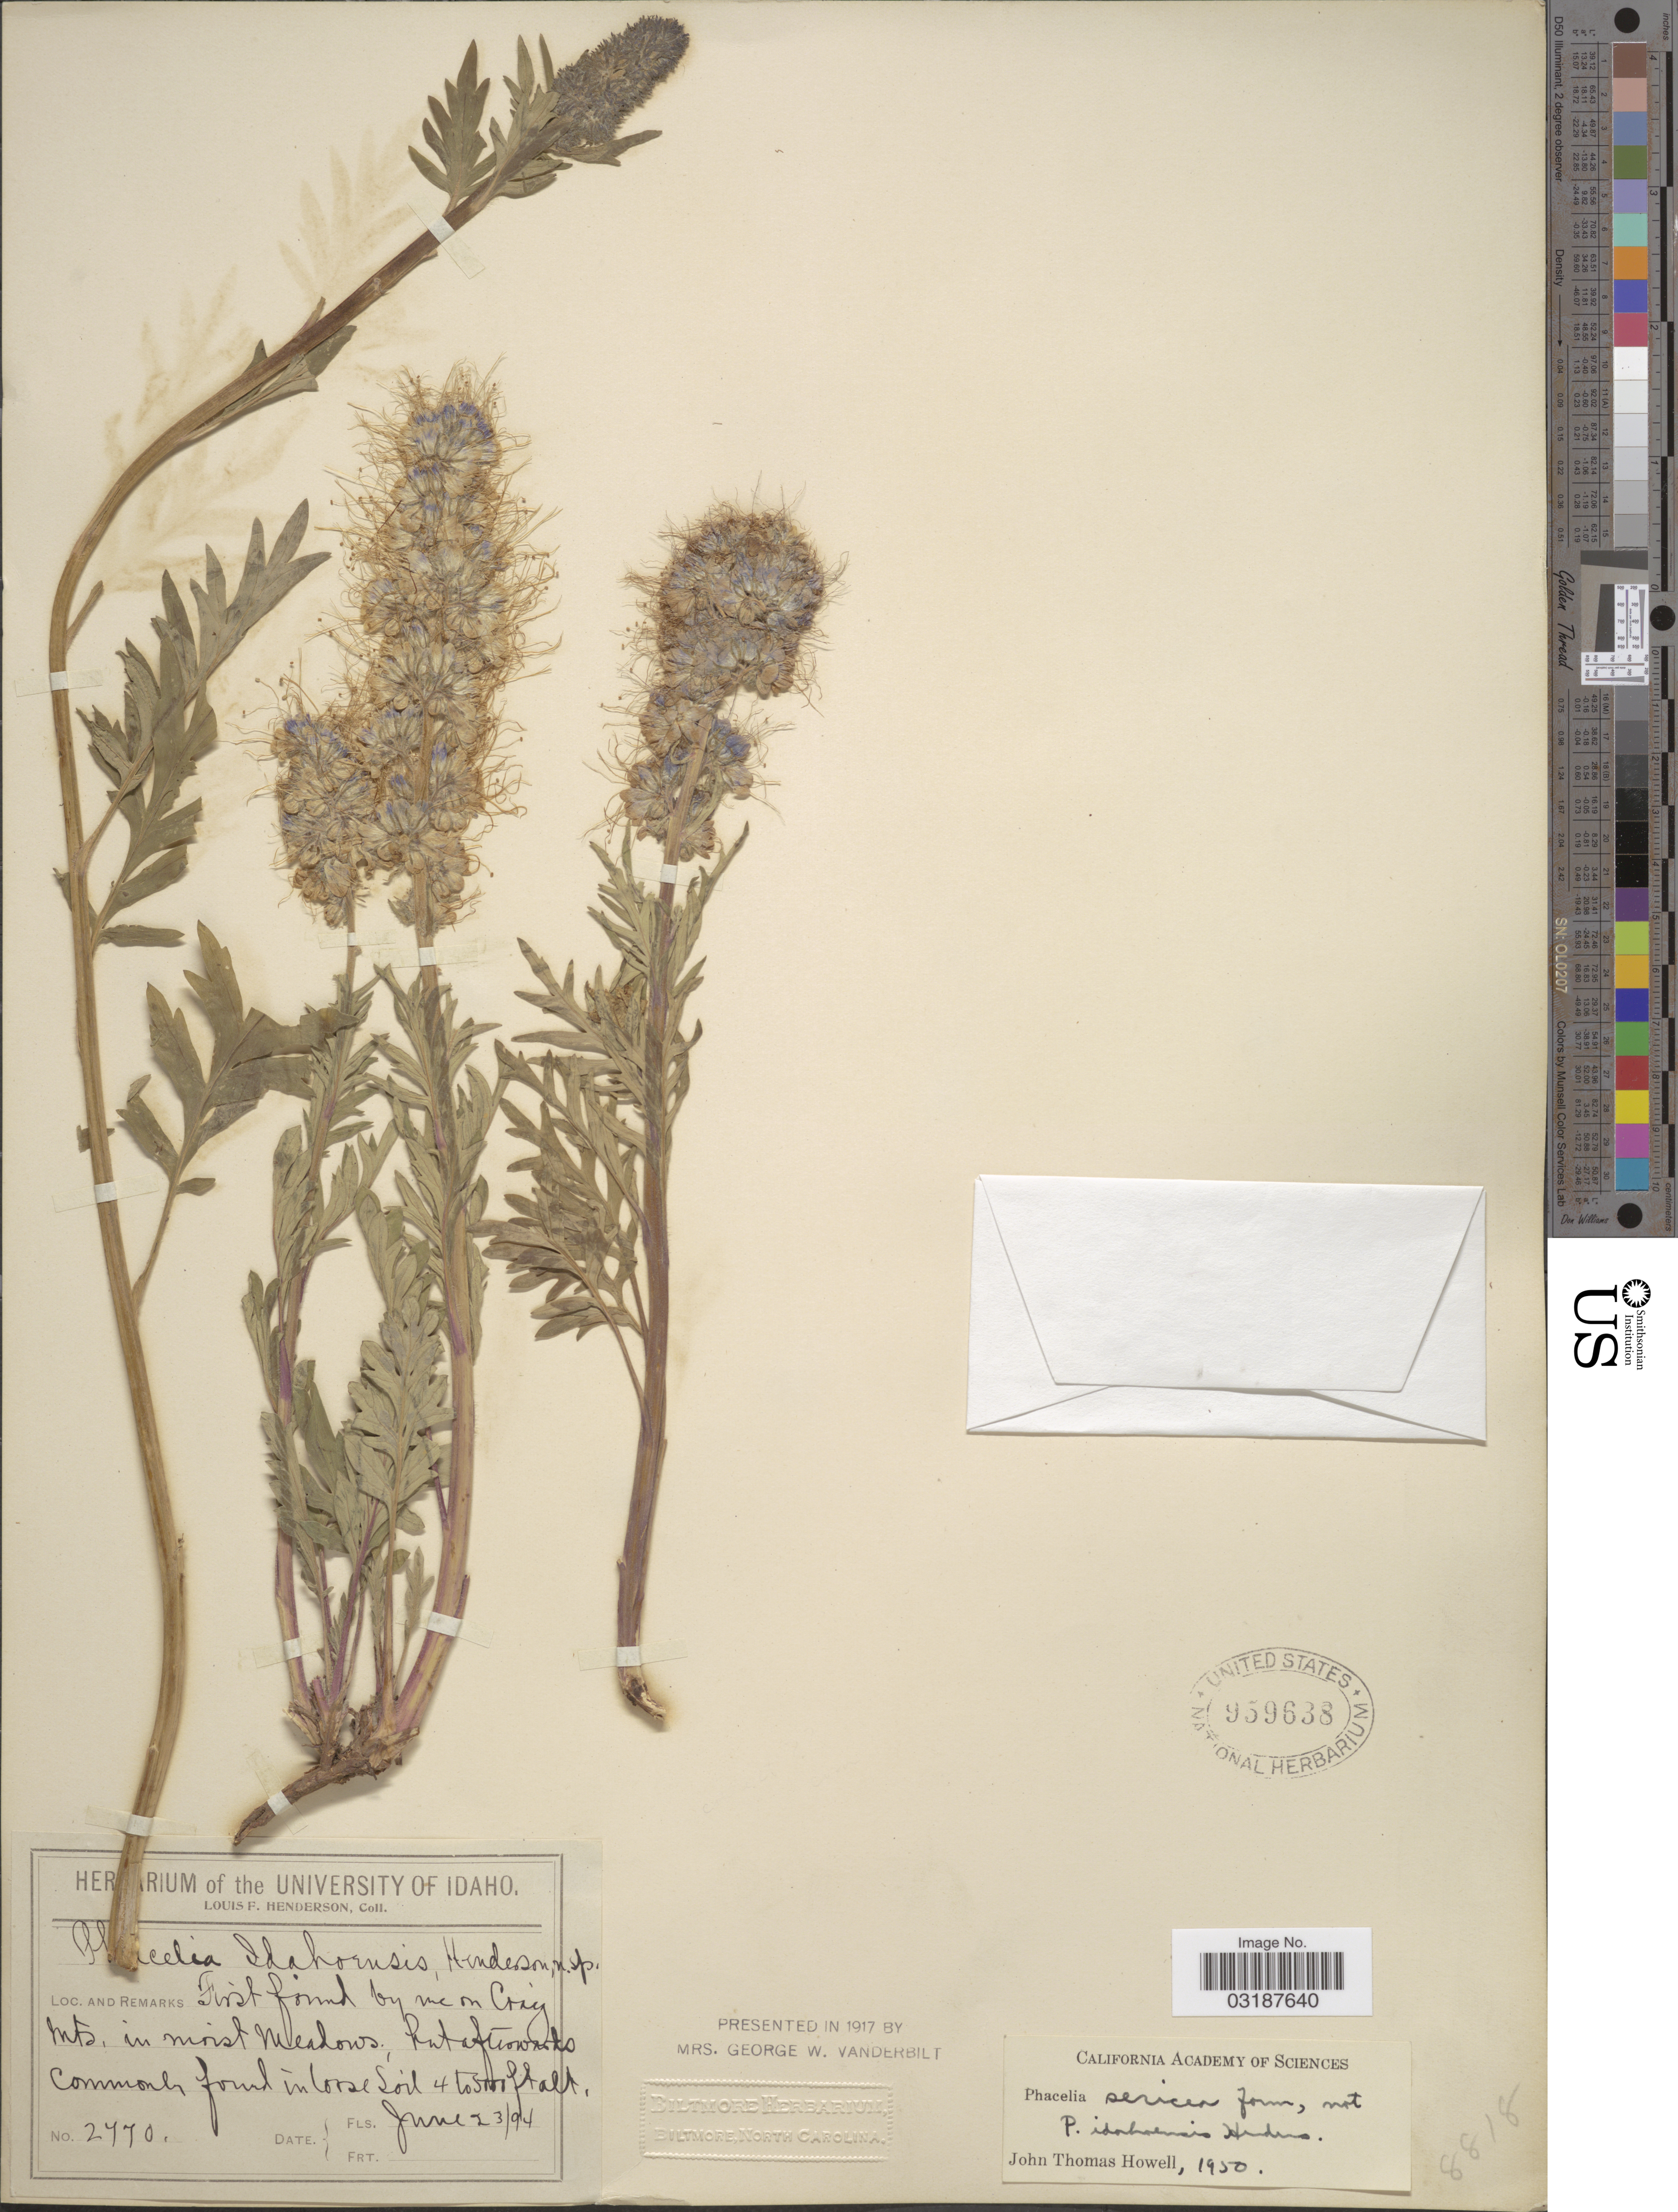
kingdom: Plantae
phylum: Tracheophyta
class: Magnoliopsida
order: Boraginales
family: Hydrophyllaceae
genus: Phacelia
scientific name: Phacelia sericea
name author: (Graham) A. Gray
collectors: L. Henderson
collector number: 2770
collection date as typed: Transcribed d/m/y: 23/6/94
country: United States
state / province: Idaho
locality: Craig Mts.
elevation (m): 1219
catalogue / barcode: US 959638